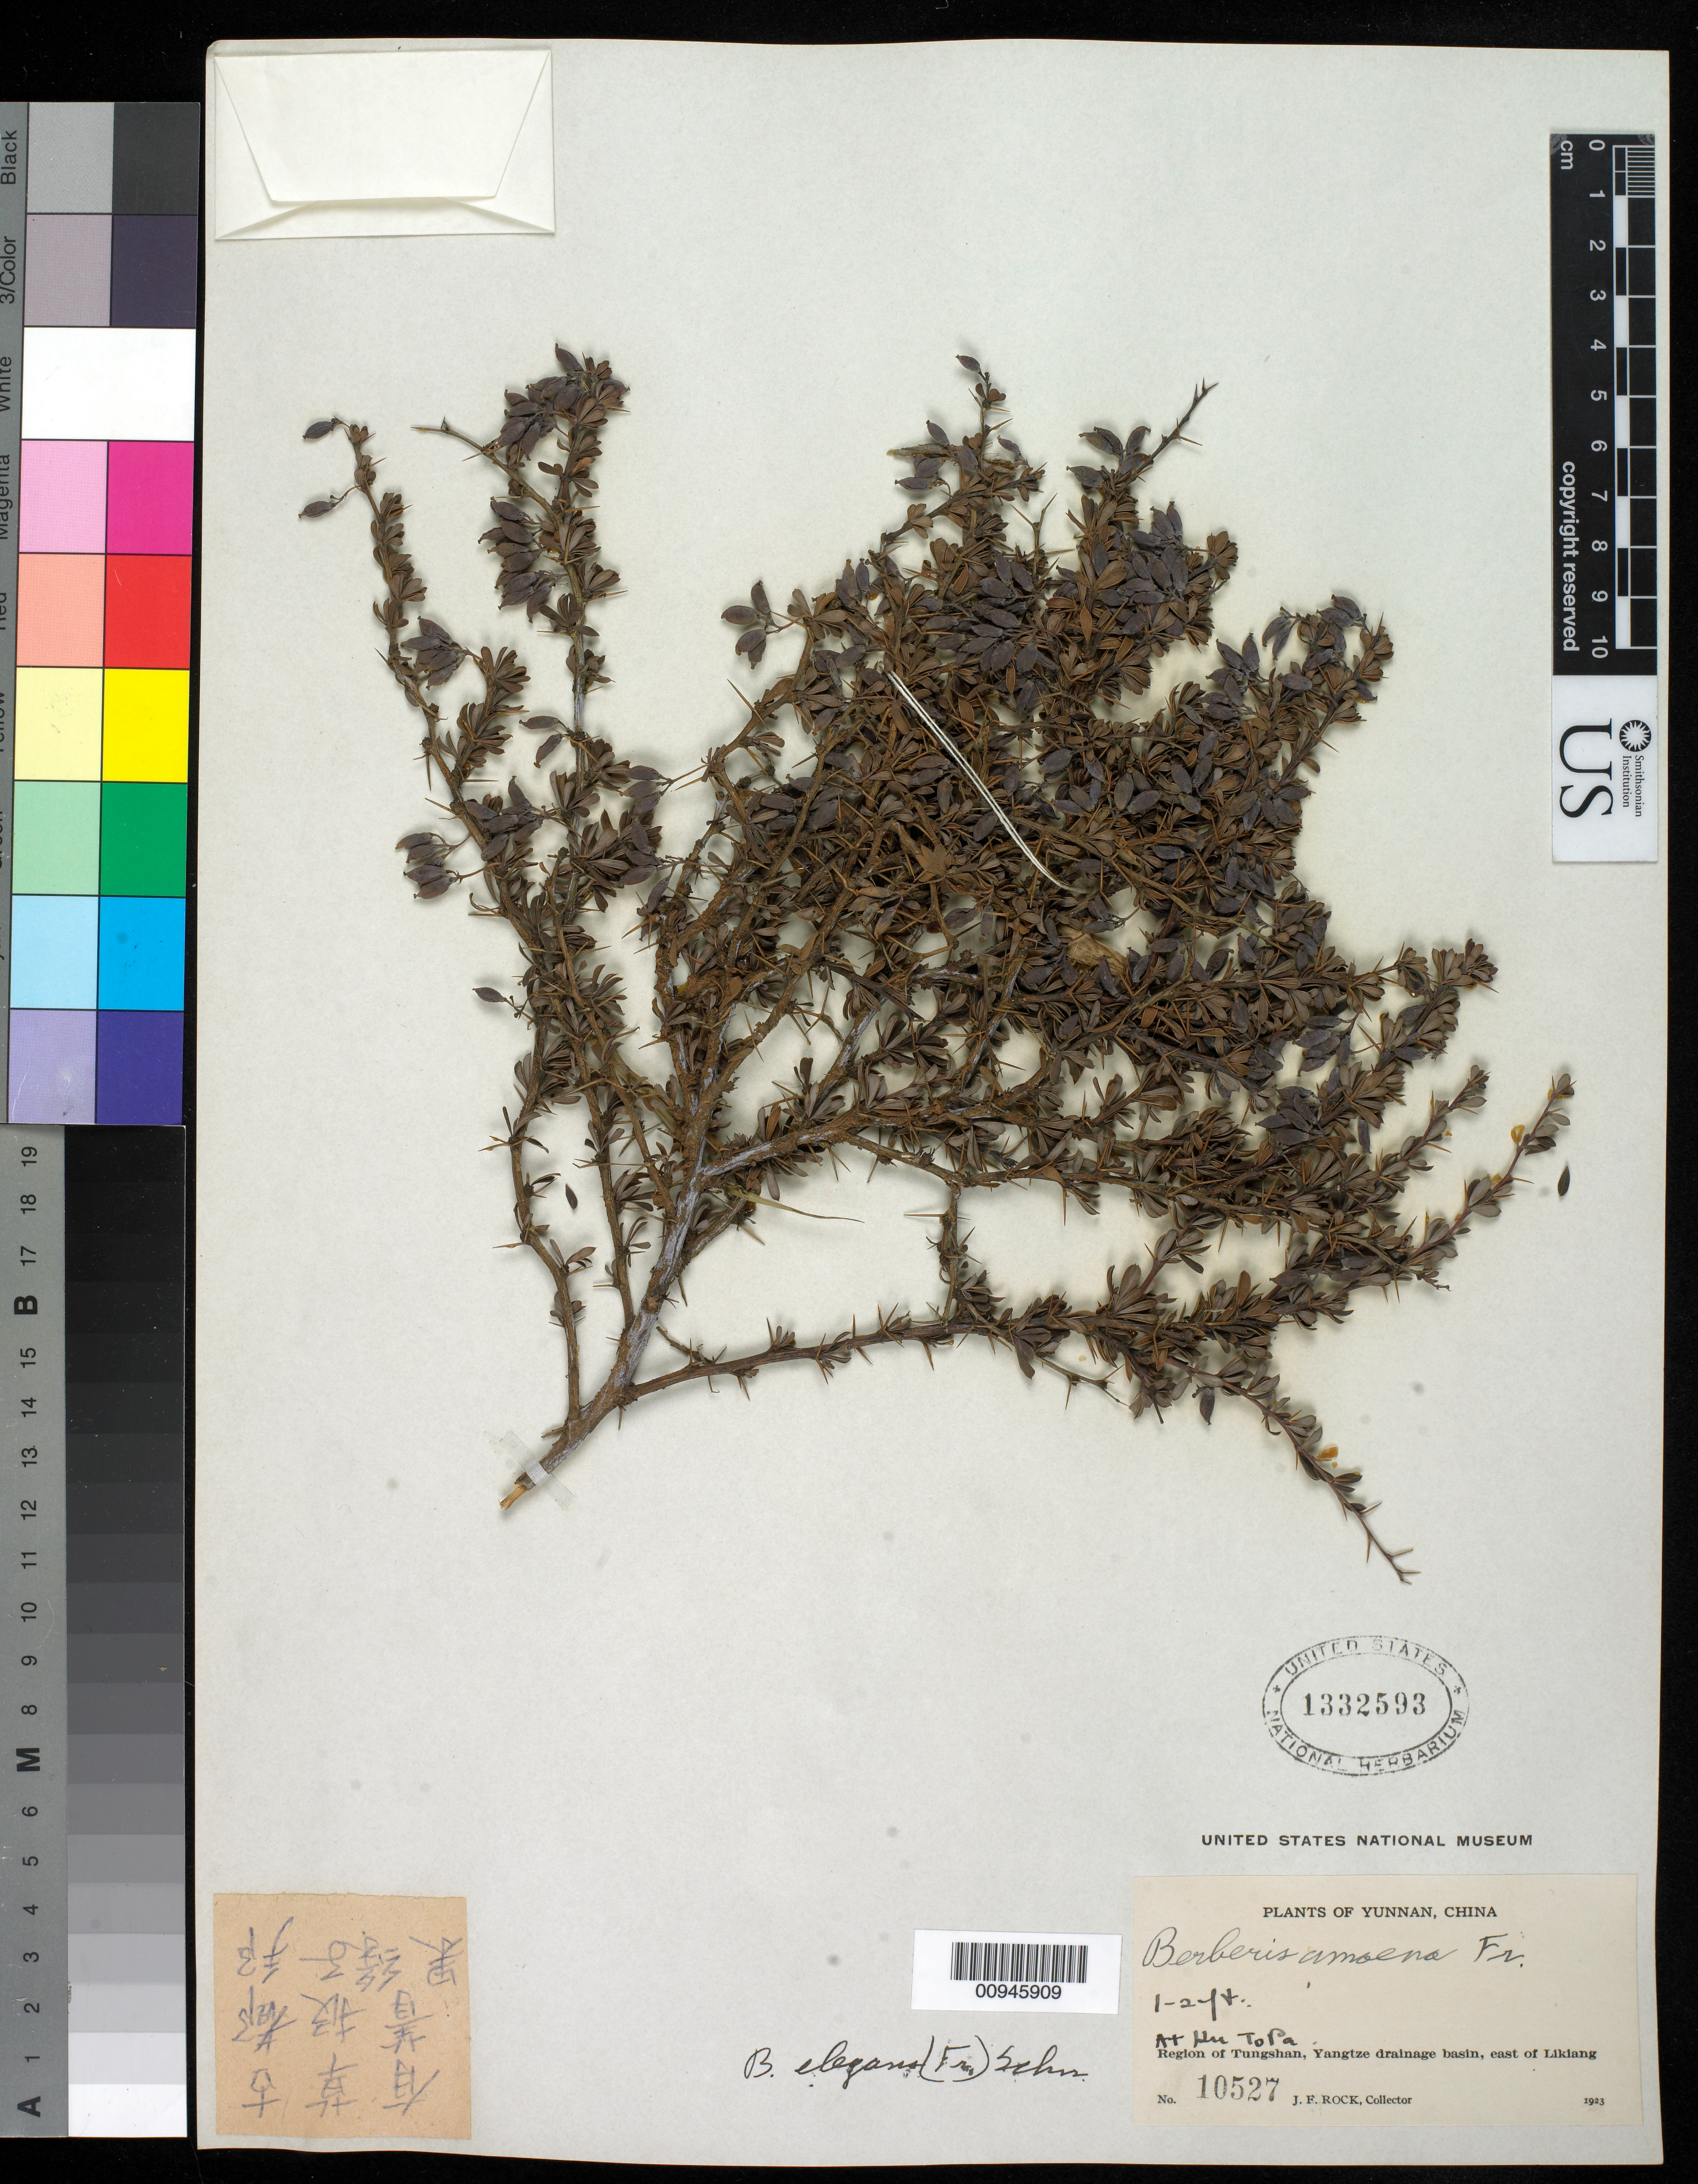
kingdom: Plantae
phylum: Tracheophyta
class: Magnoliopsida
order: Ranunculales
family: Berberidaceae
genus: Berberis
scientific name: Berberis elegans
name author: C.K. Schneid.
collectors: J. F. Rock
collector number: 10527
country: China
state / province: Yunnan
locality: At Hu To Pa, Tungshan, Yangtze drainage, E of Likiang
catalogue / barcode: US 1332593